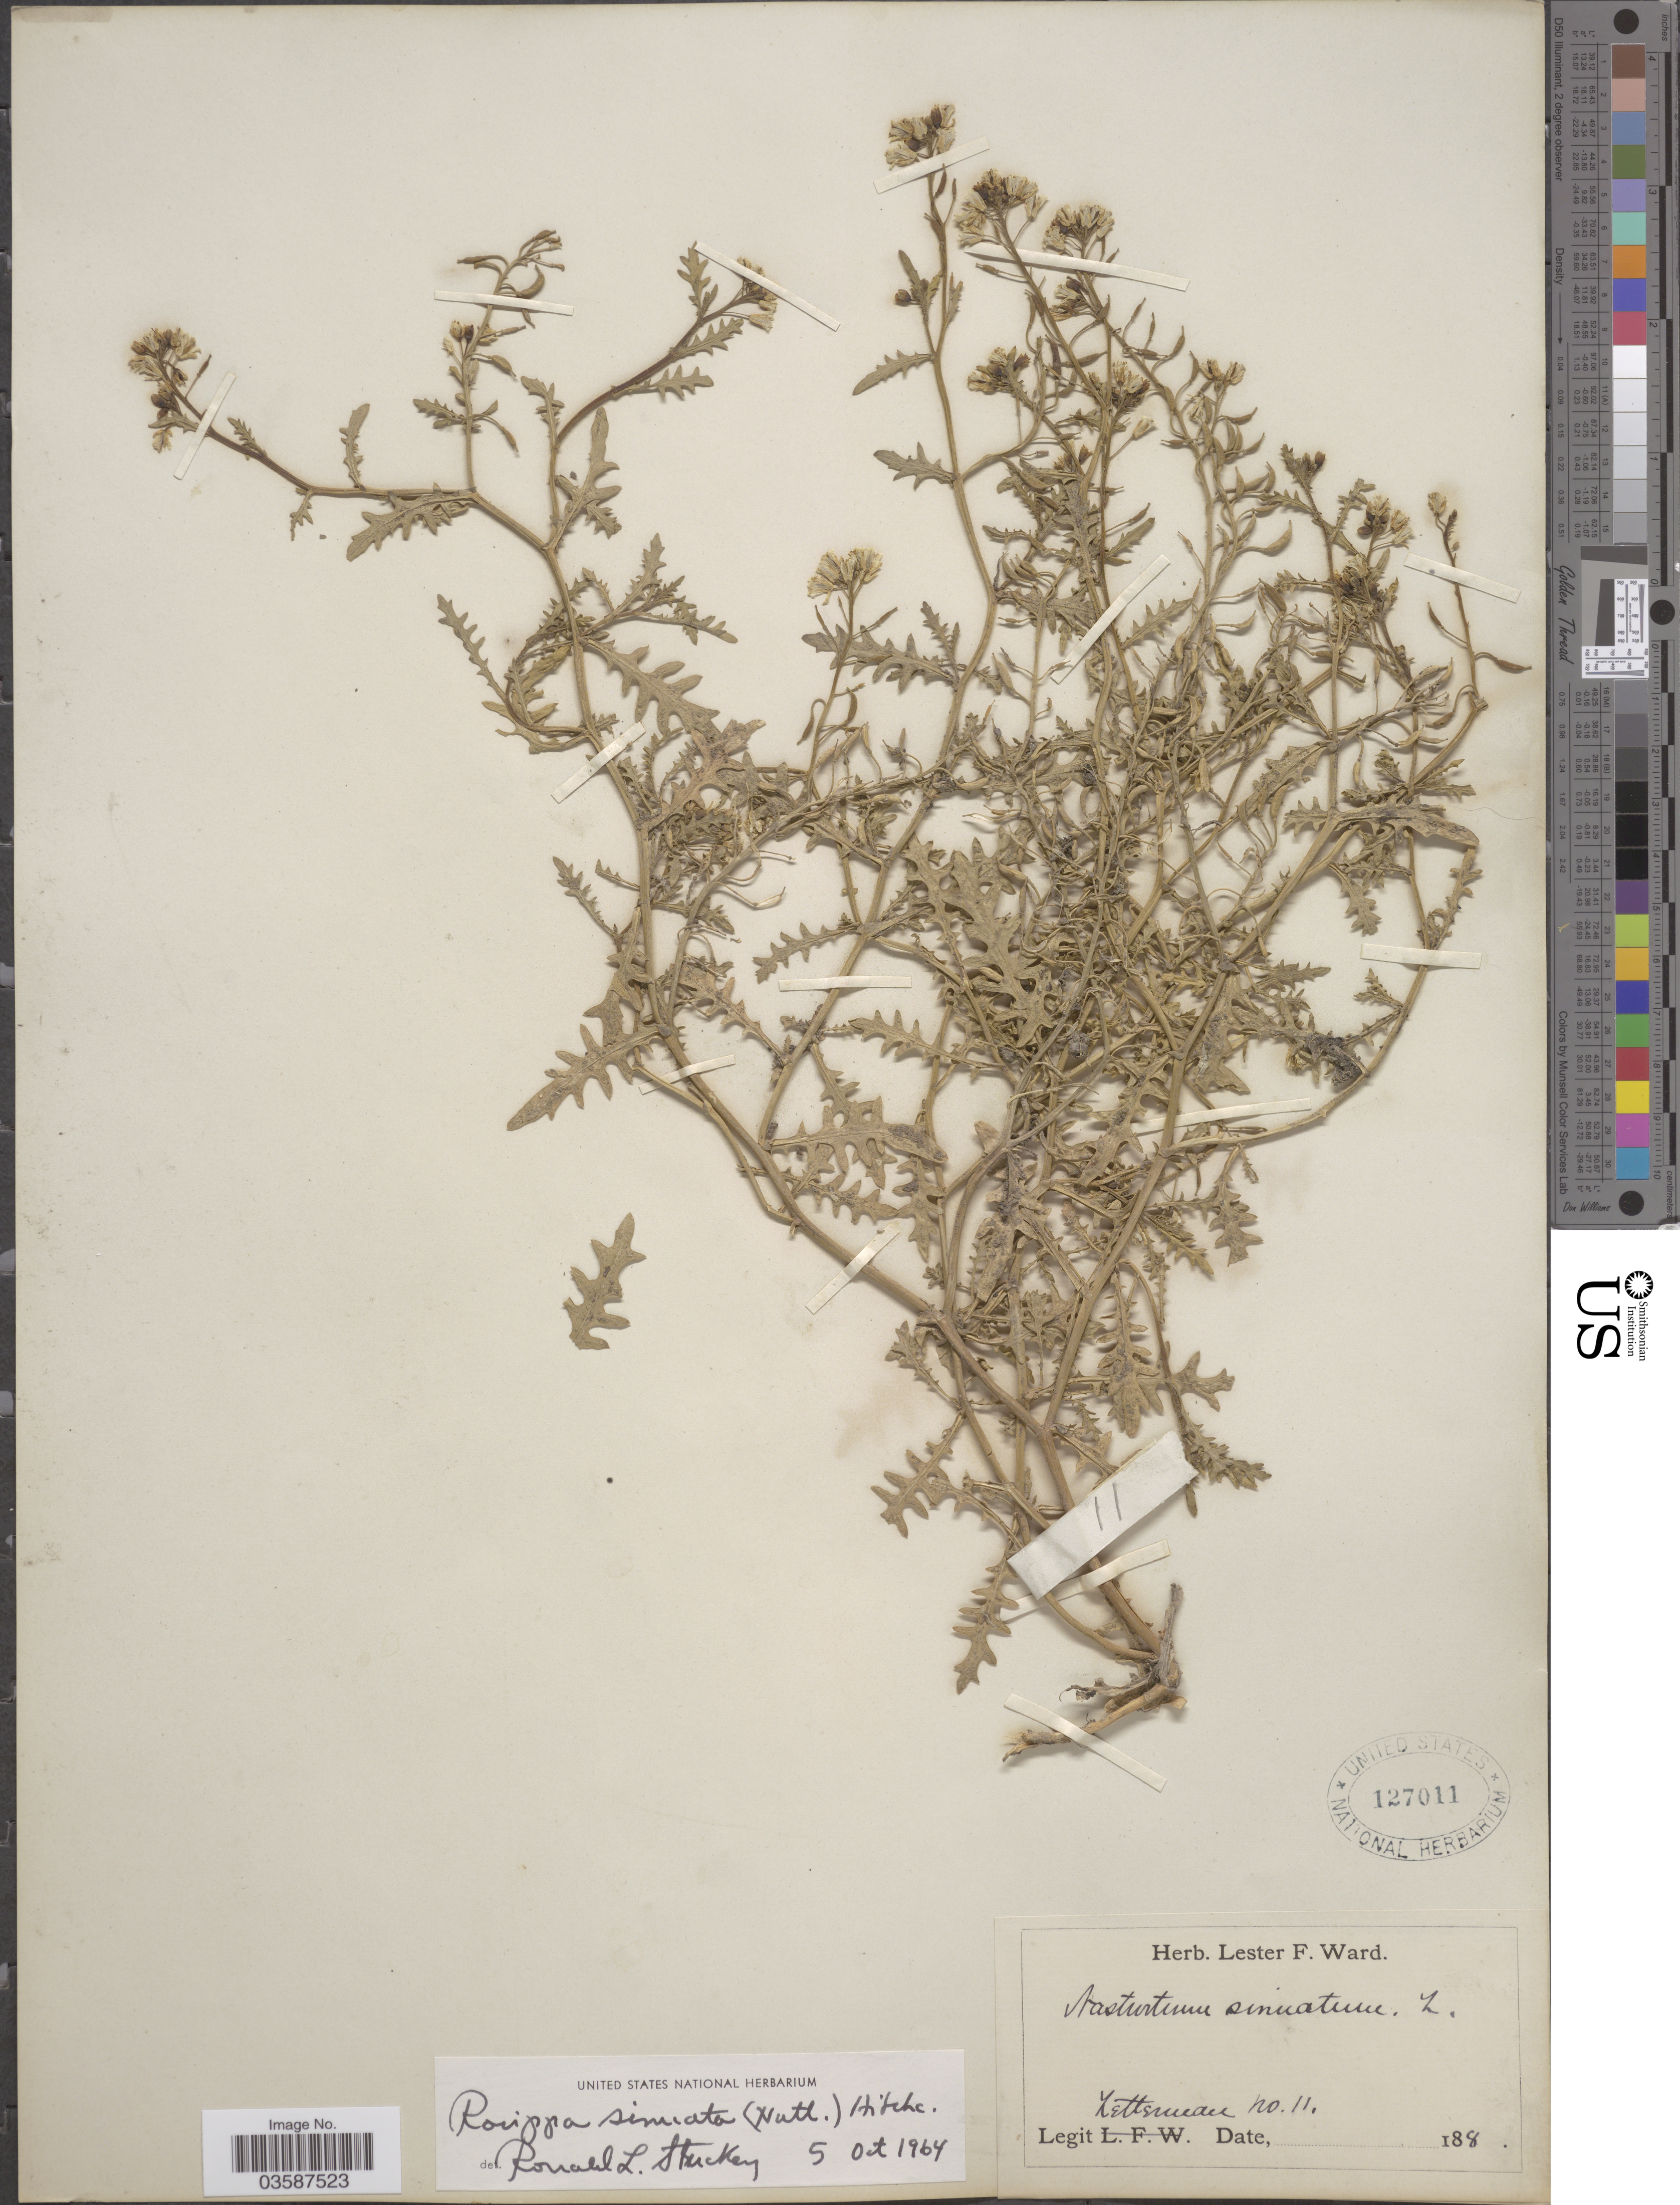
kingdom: Plantae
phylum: Tracheophyta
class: Magnoliopsida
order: Brassicales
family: Brassicaceae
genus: Rorippa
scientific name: Rorippa sinuata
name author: (Nutt.) Hitchc.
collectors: Letterman, --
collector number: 11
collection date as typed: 188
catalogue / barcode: US 127011